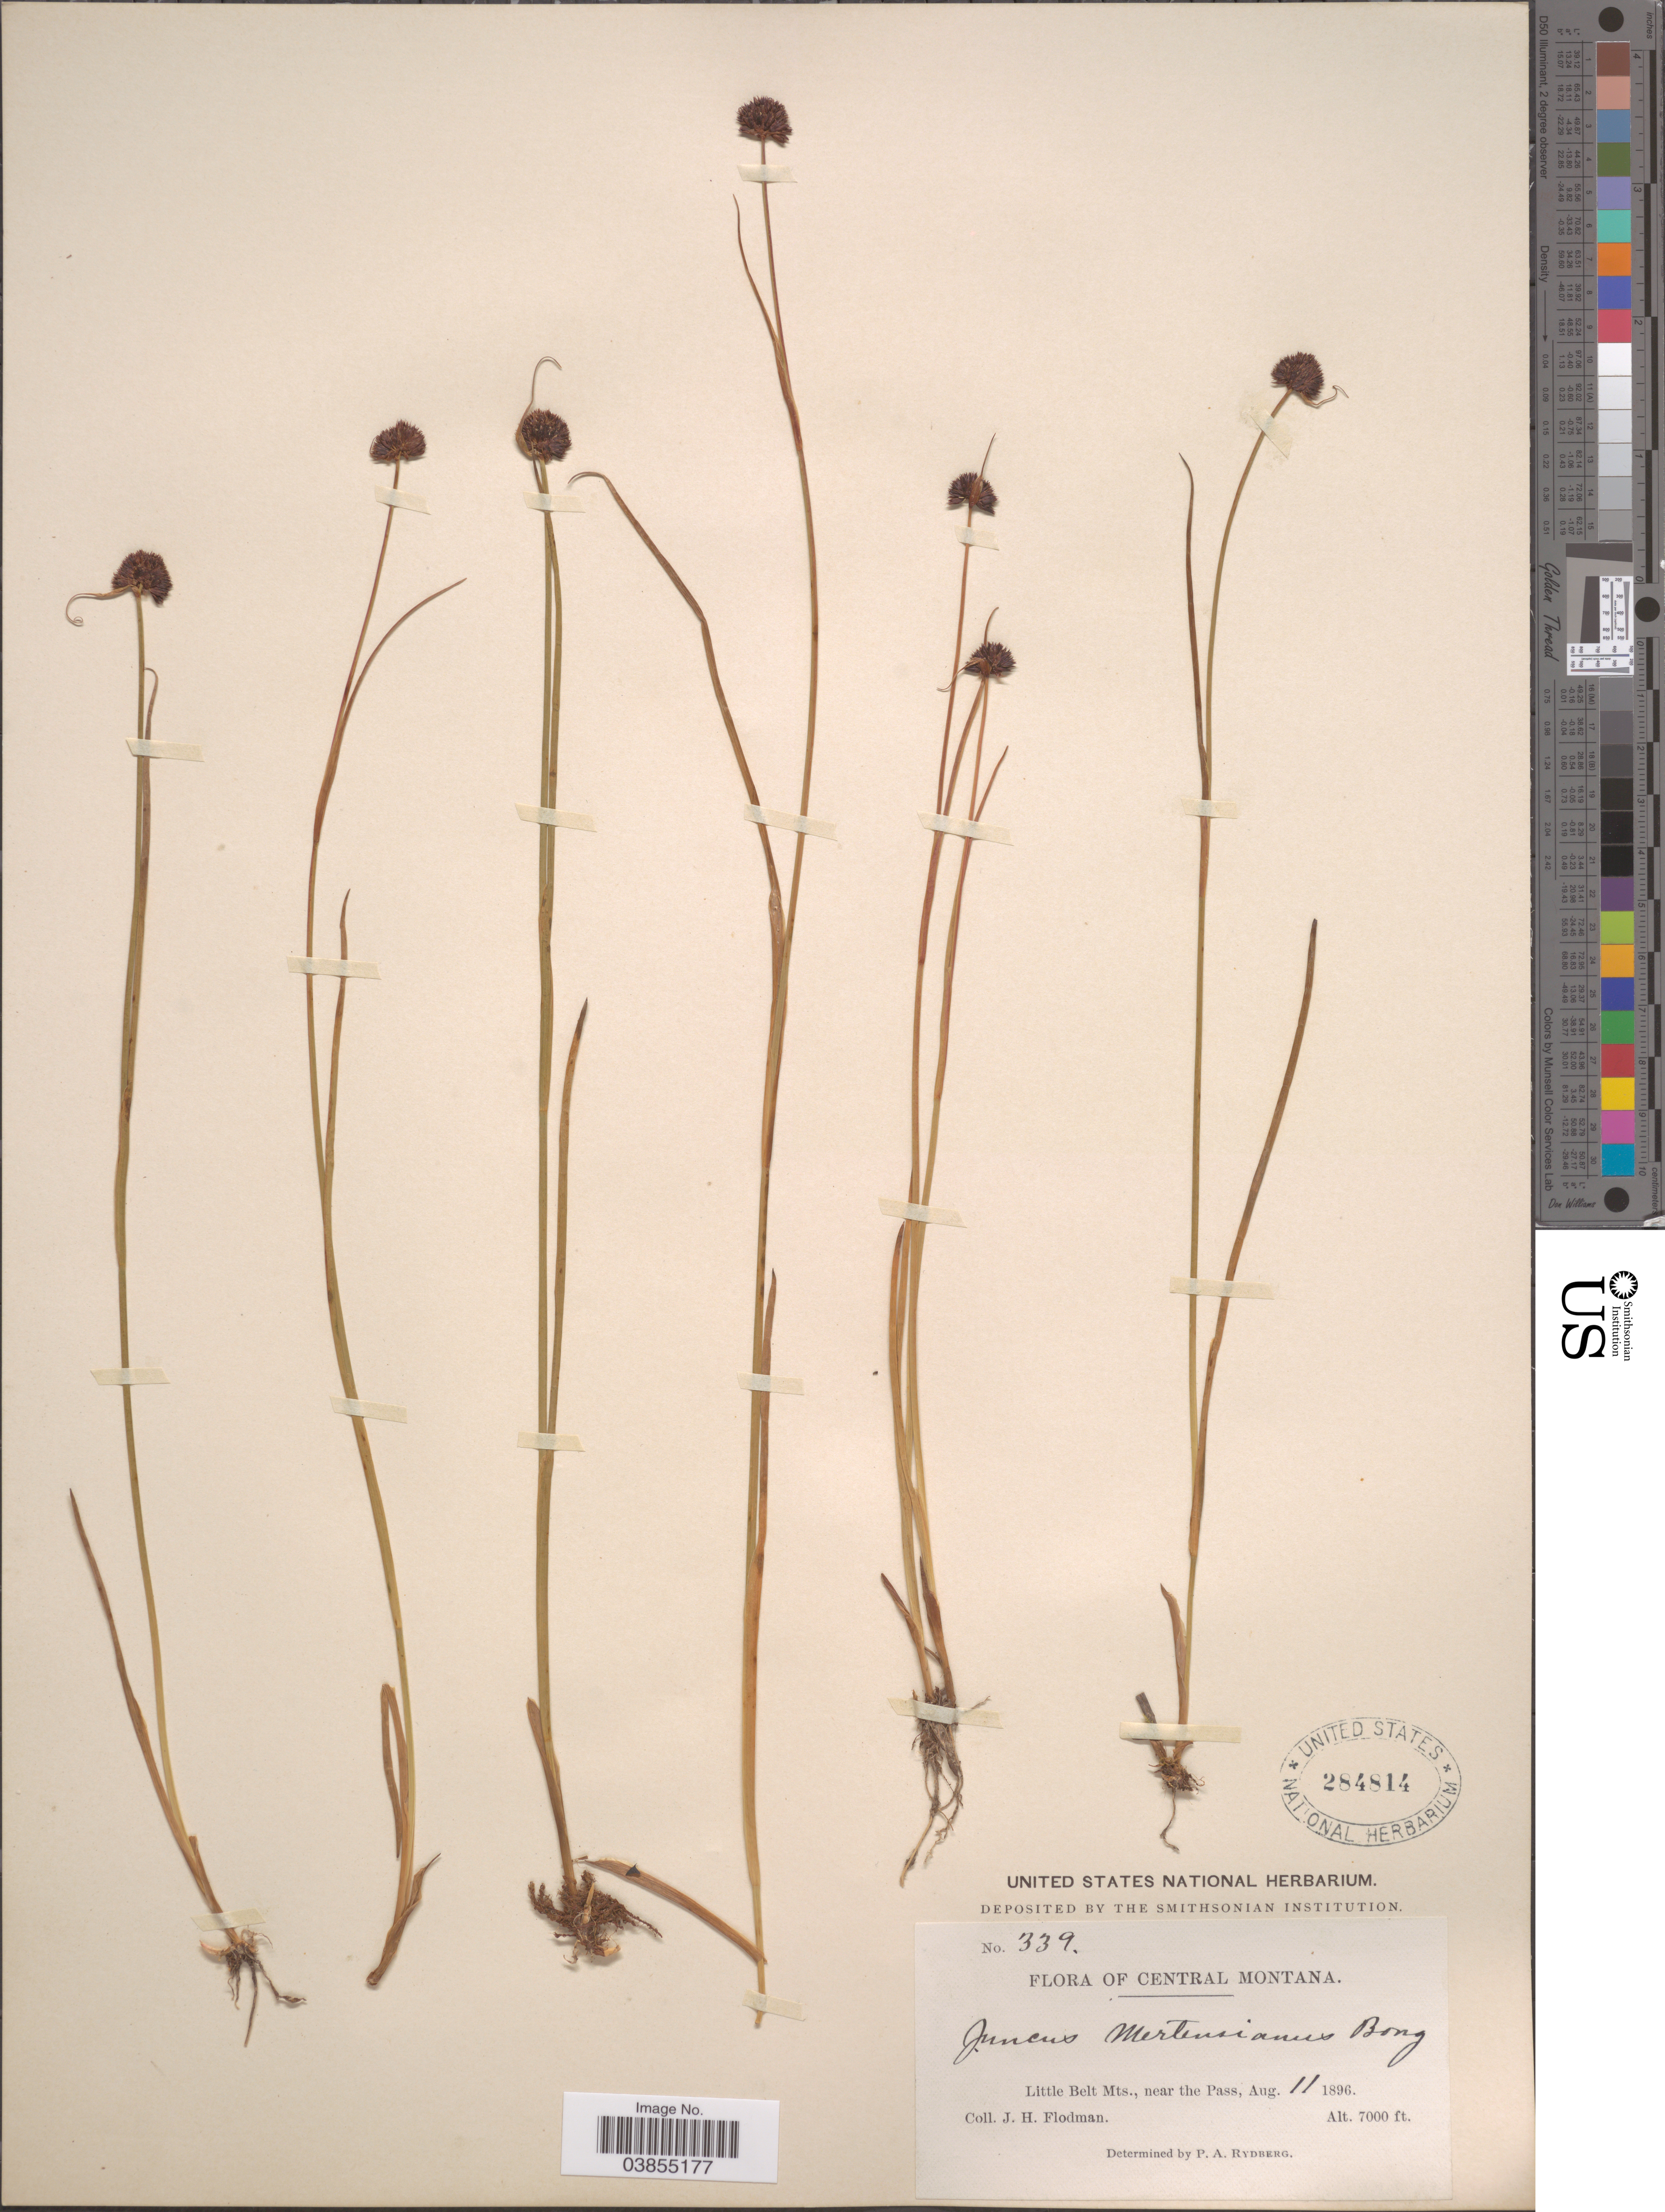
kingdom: Plantae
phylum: Tracheophyta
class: Liliopsida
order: Poales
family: Juncaceae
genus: Juncus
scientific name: Juncus mertensianus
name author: Bong.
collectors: J. Flodman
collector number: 339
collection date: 1896-08-11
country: United States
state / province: Montana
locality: Central Montana. Little Belt Mts., near the Pass.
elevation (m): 2134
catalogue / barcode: US 284814